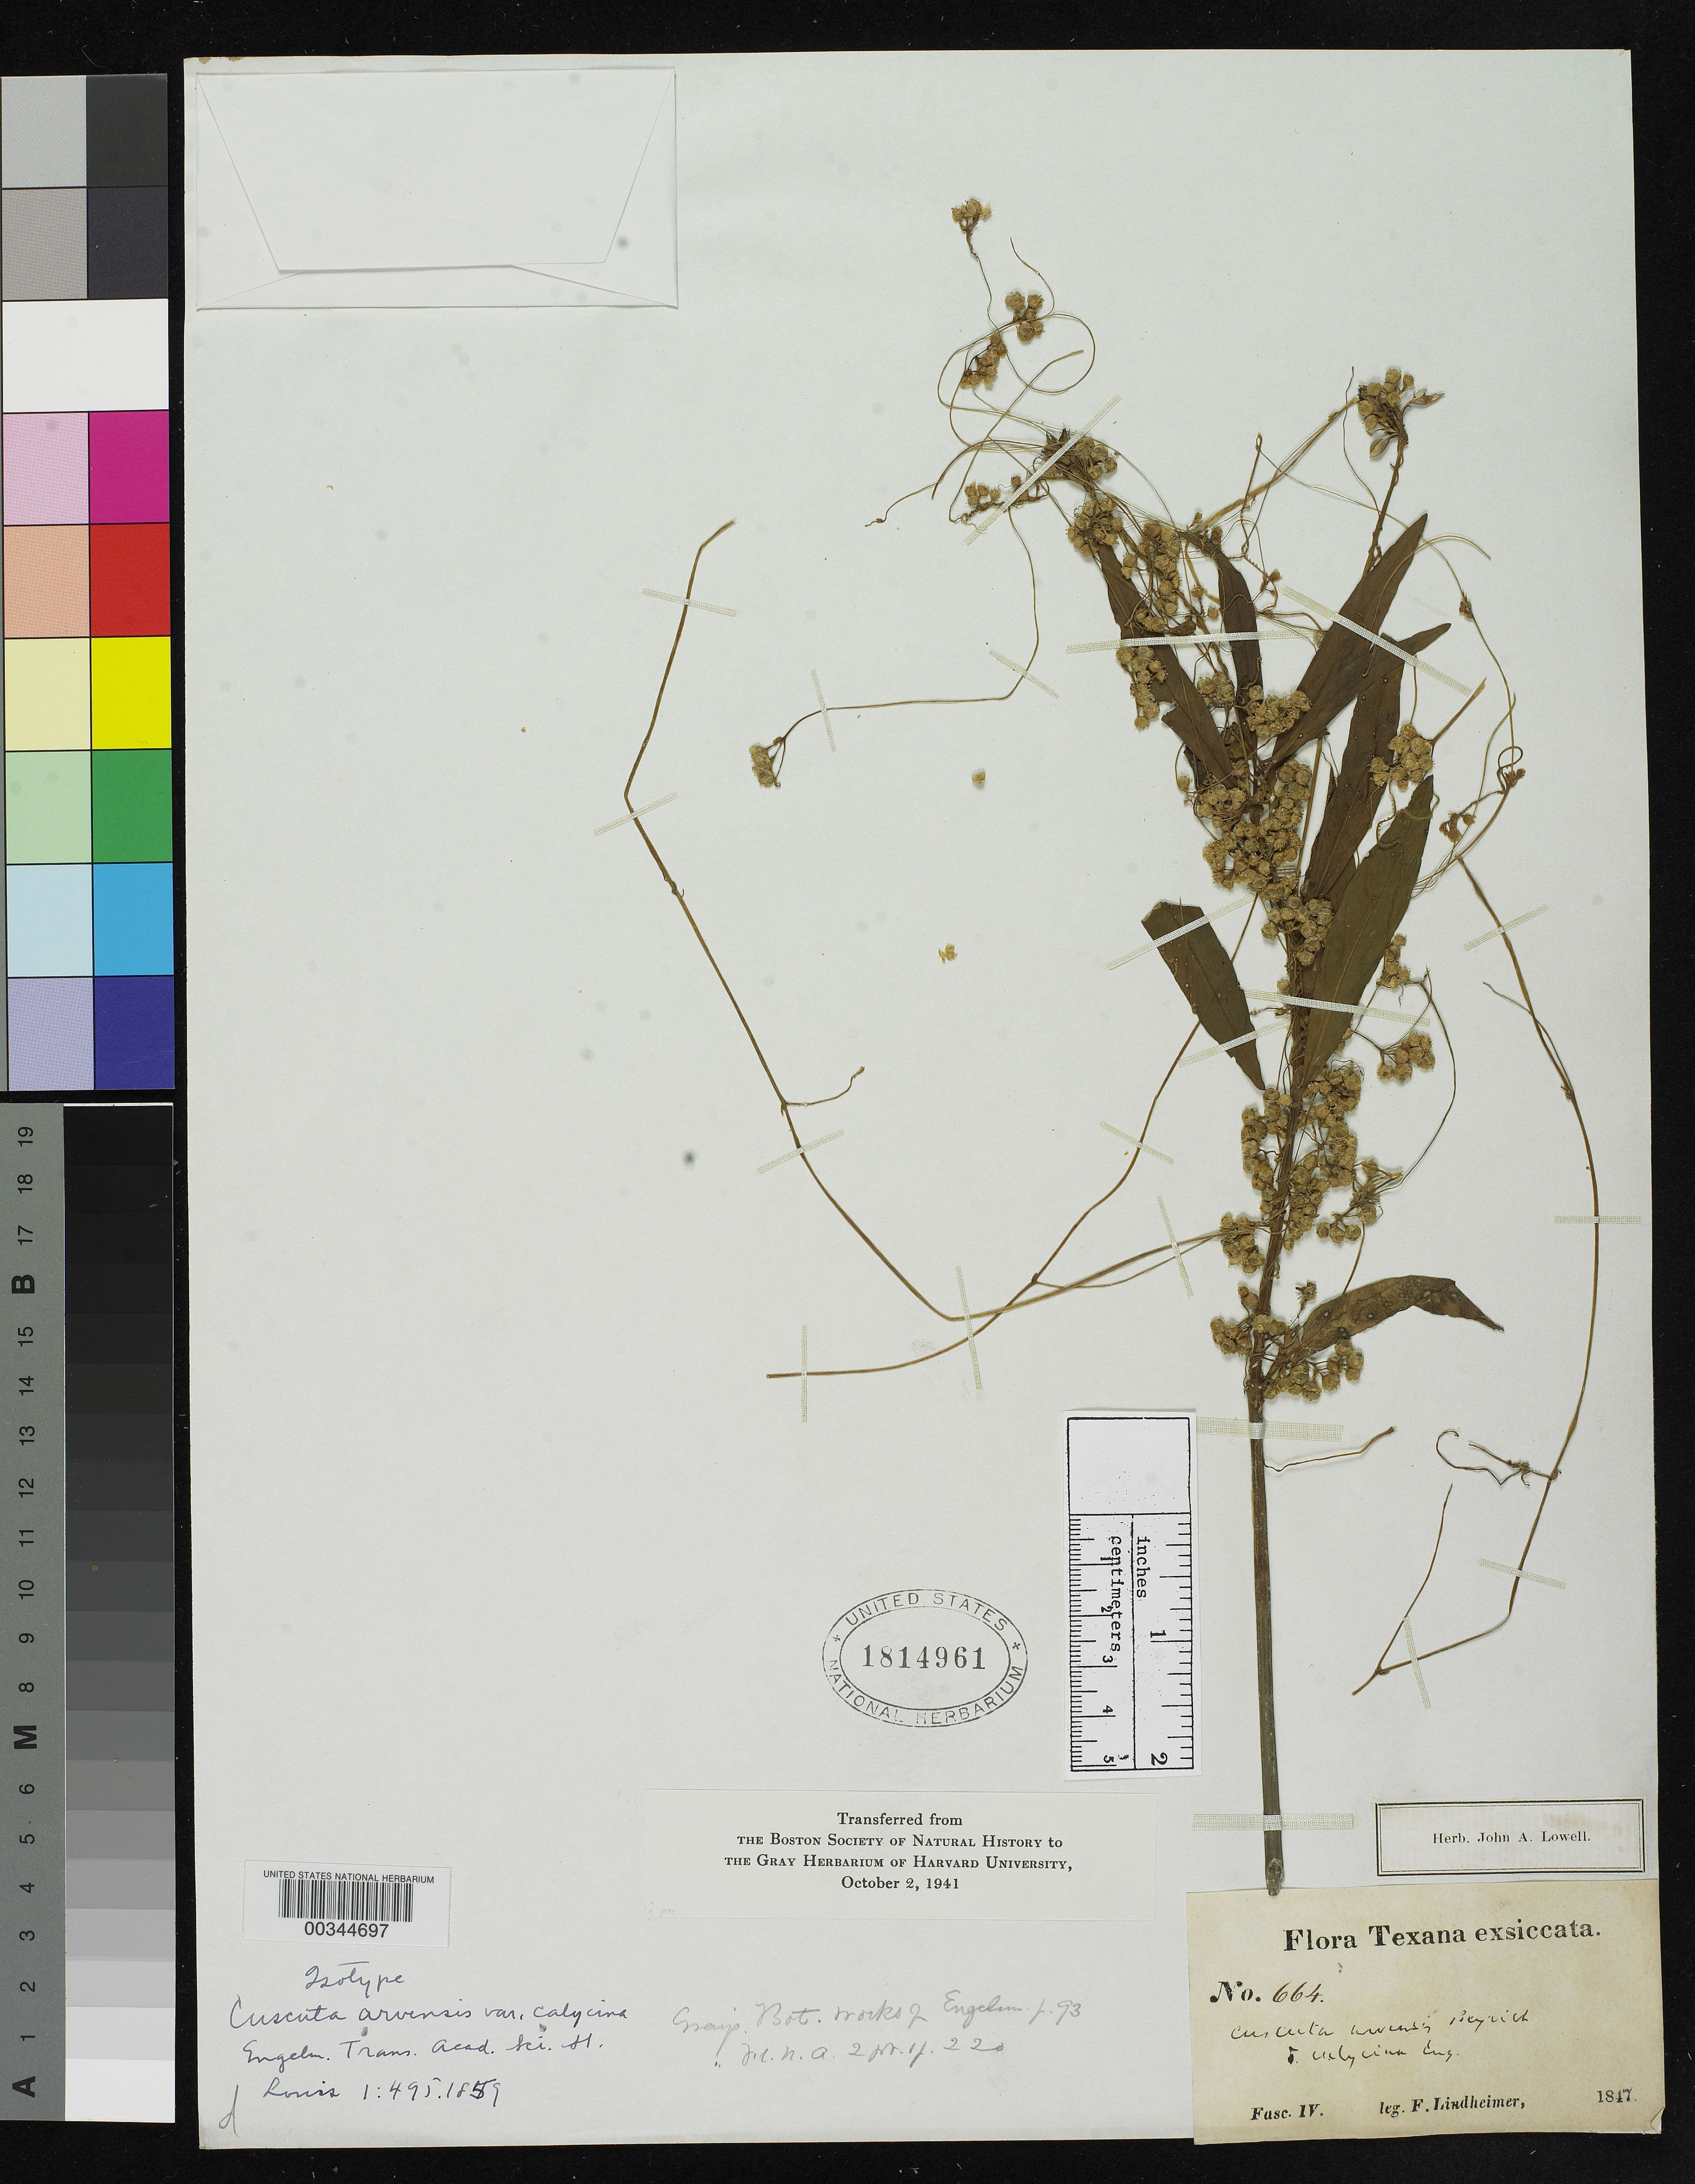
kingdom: Plantae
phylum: Tracheophyta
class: Magnoliopsida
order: Solanales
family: Convolvulaceae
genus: Cuscuta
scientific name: Cuscuta arvensis var. calycina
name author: (Engelm.) Engelm.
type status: Isotype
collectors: F. J. Lindheimer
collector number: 664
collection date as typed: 1847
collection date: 1847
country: United States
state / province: Texas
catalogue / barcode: US 1814961